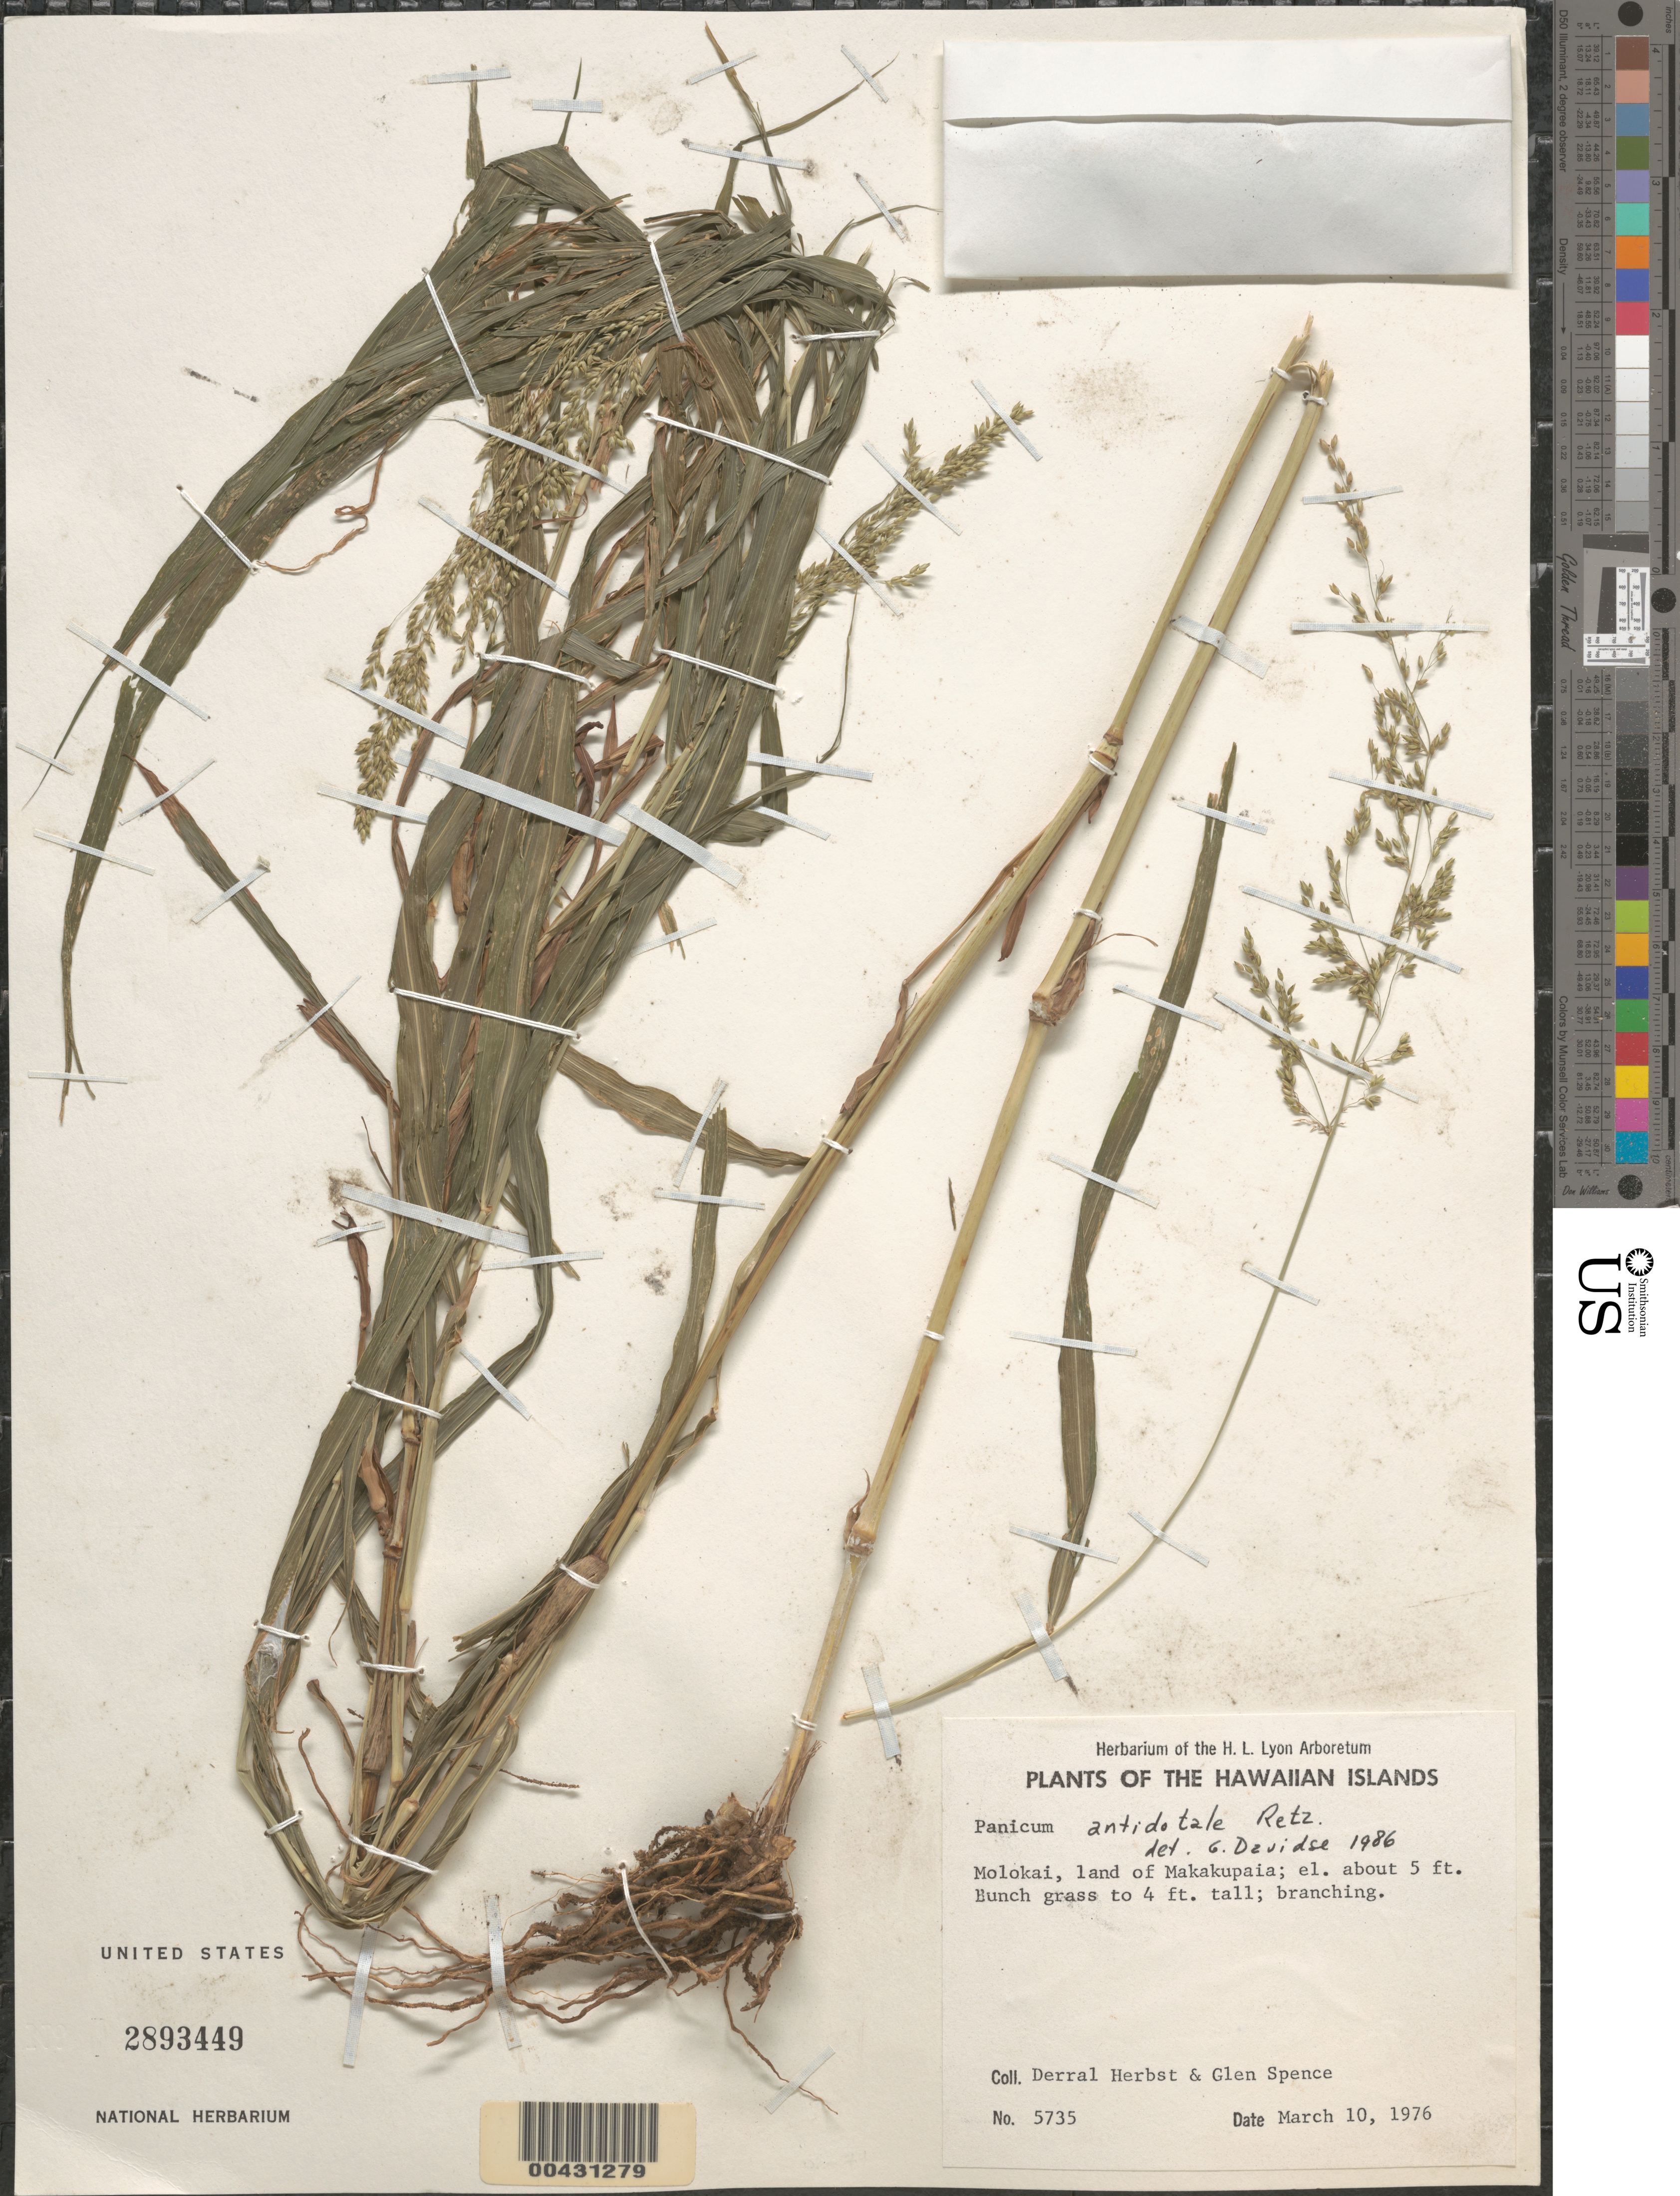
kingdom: Plantae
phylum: Tracheophyta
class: Liliopsida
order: Poales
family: Poaceae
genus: Panicum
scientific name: Panicum antidotale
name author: Retz.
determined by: Davidse, Gerrit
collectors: D. R. Herbst & G. Spence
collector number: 5735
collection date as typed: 10 Mar 1976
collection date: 1976-03-10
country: United States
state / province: Hawaii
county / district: Maui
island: Moloka'i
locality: Land of Makakupaia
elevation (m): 2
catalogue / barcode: US 2893449